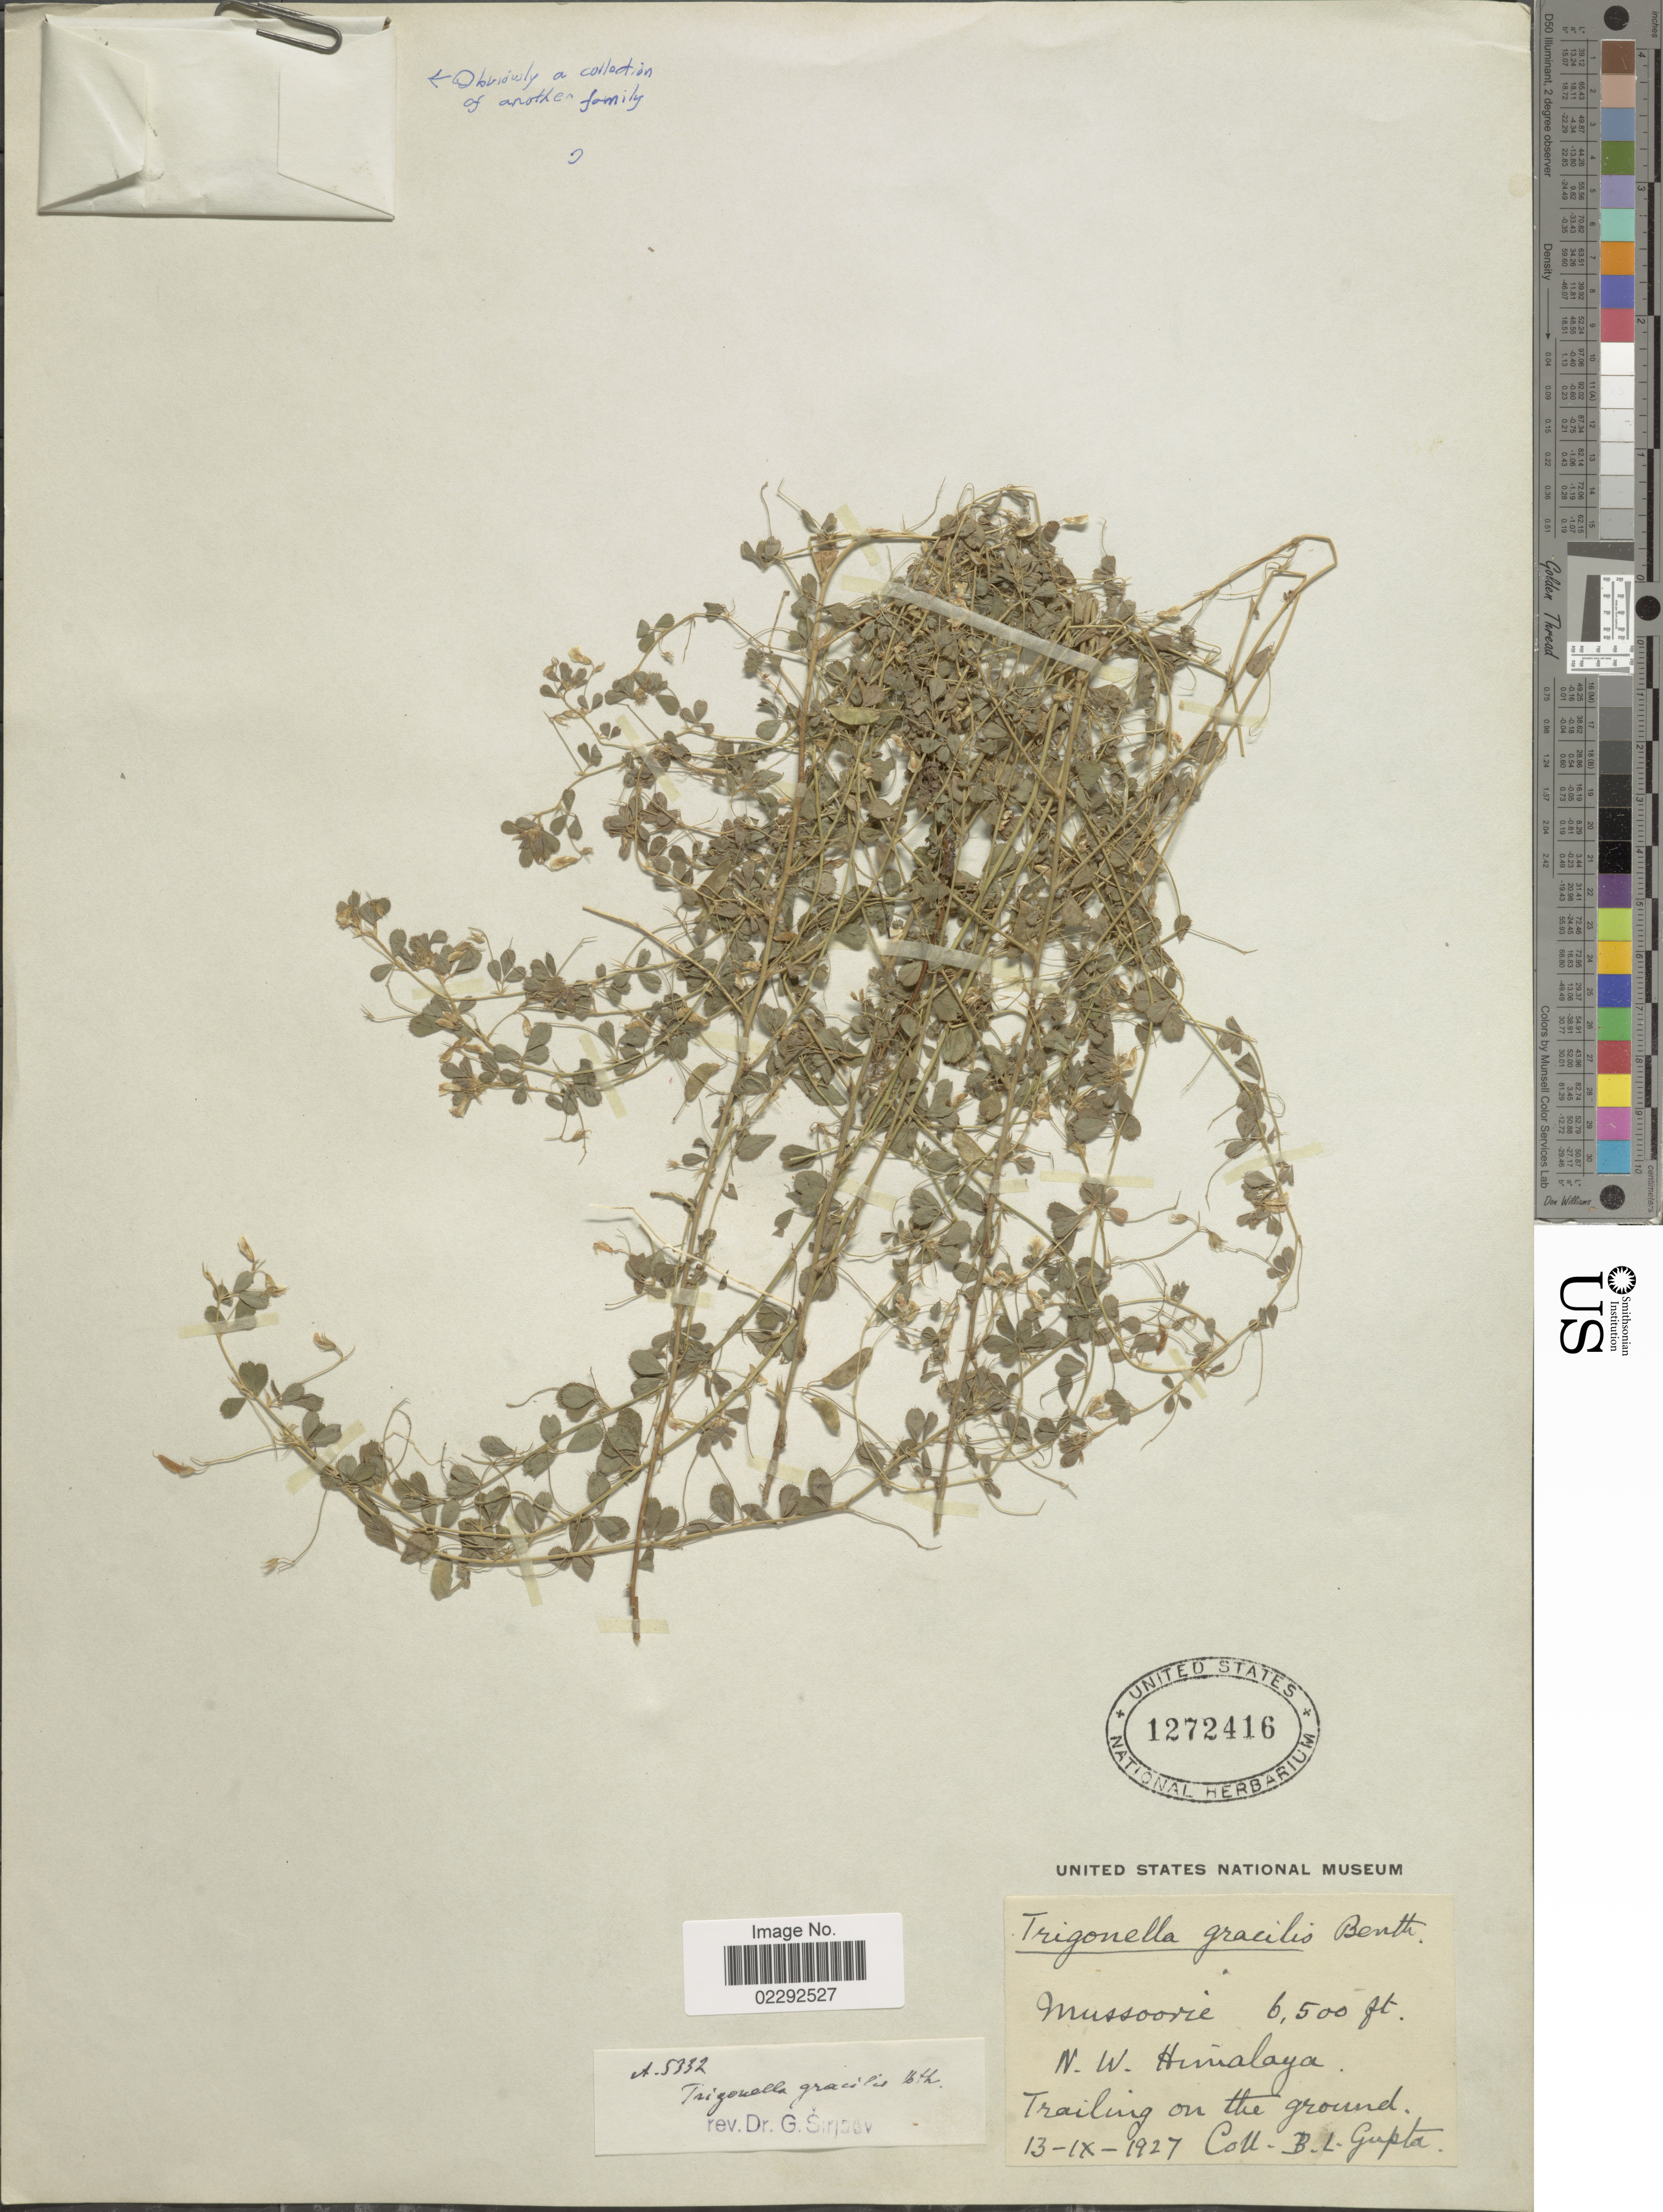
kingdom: Plantae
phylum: Tracheophyta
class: Magnoliopsida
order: Fabales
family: Fabaceae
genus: Trigonella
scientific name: Trigonella gracilis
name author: Benth.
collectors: B. L. Gupta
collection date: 1927-09-13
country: India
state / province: Uttarakhand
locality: Mussoorie. N. W. Himalaya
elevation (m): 1981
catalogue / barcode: US 1272416